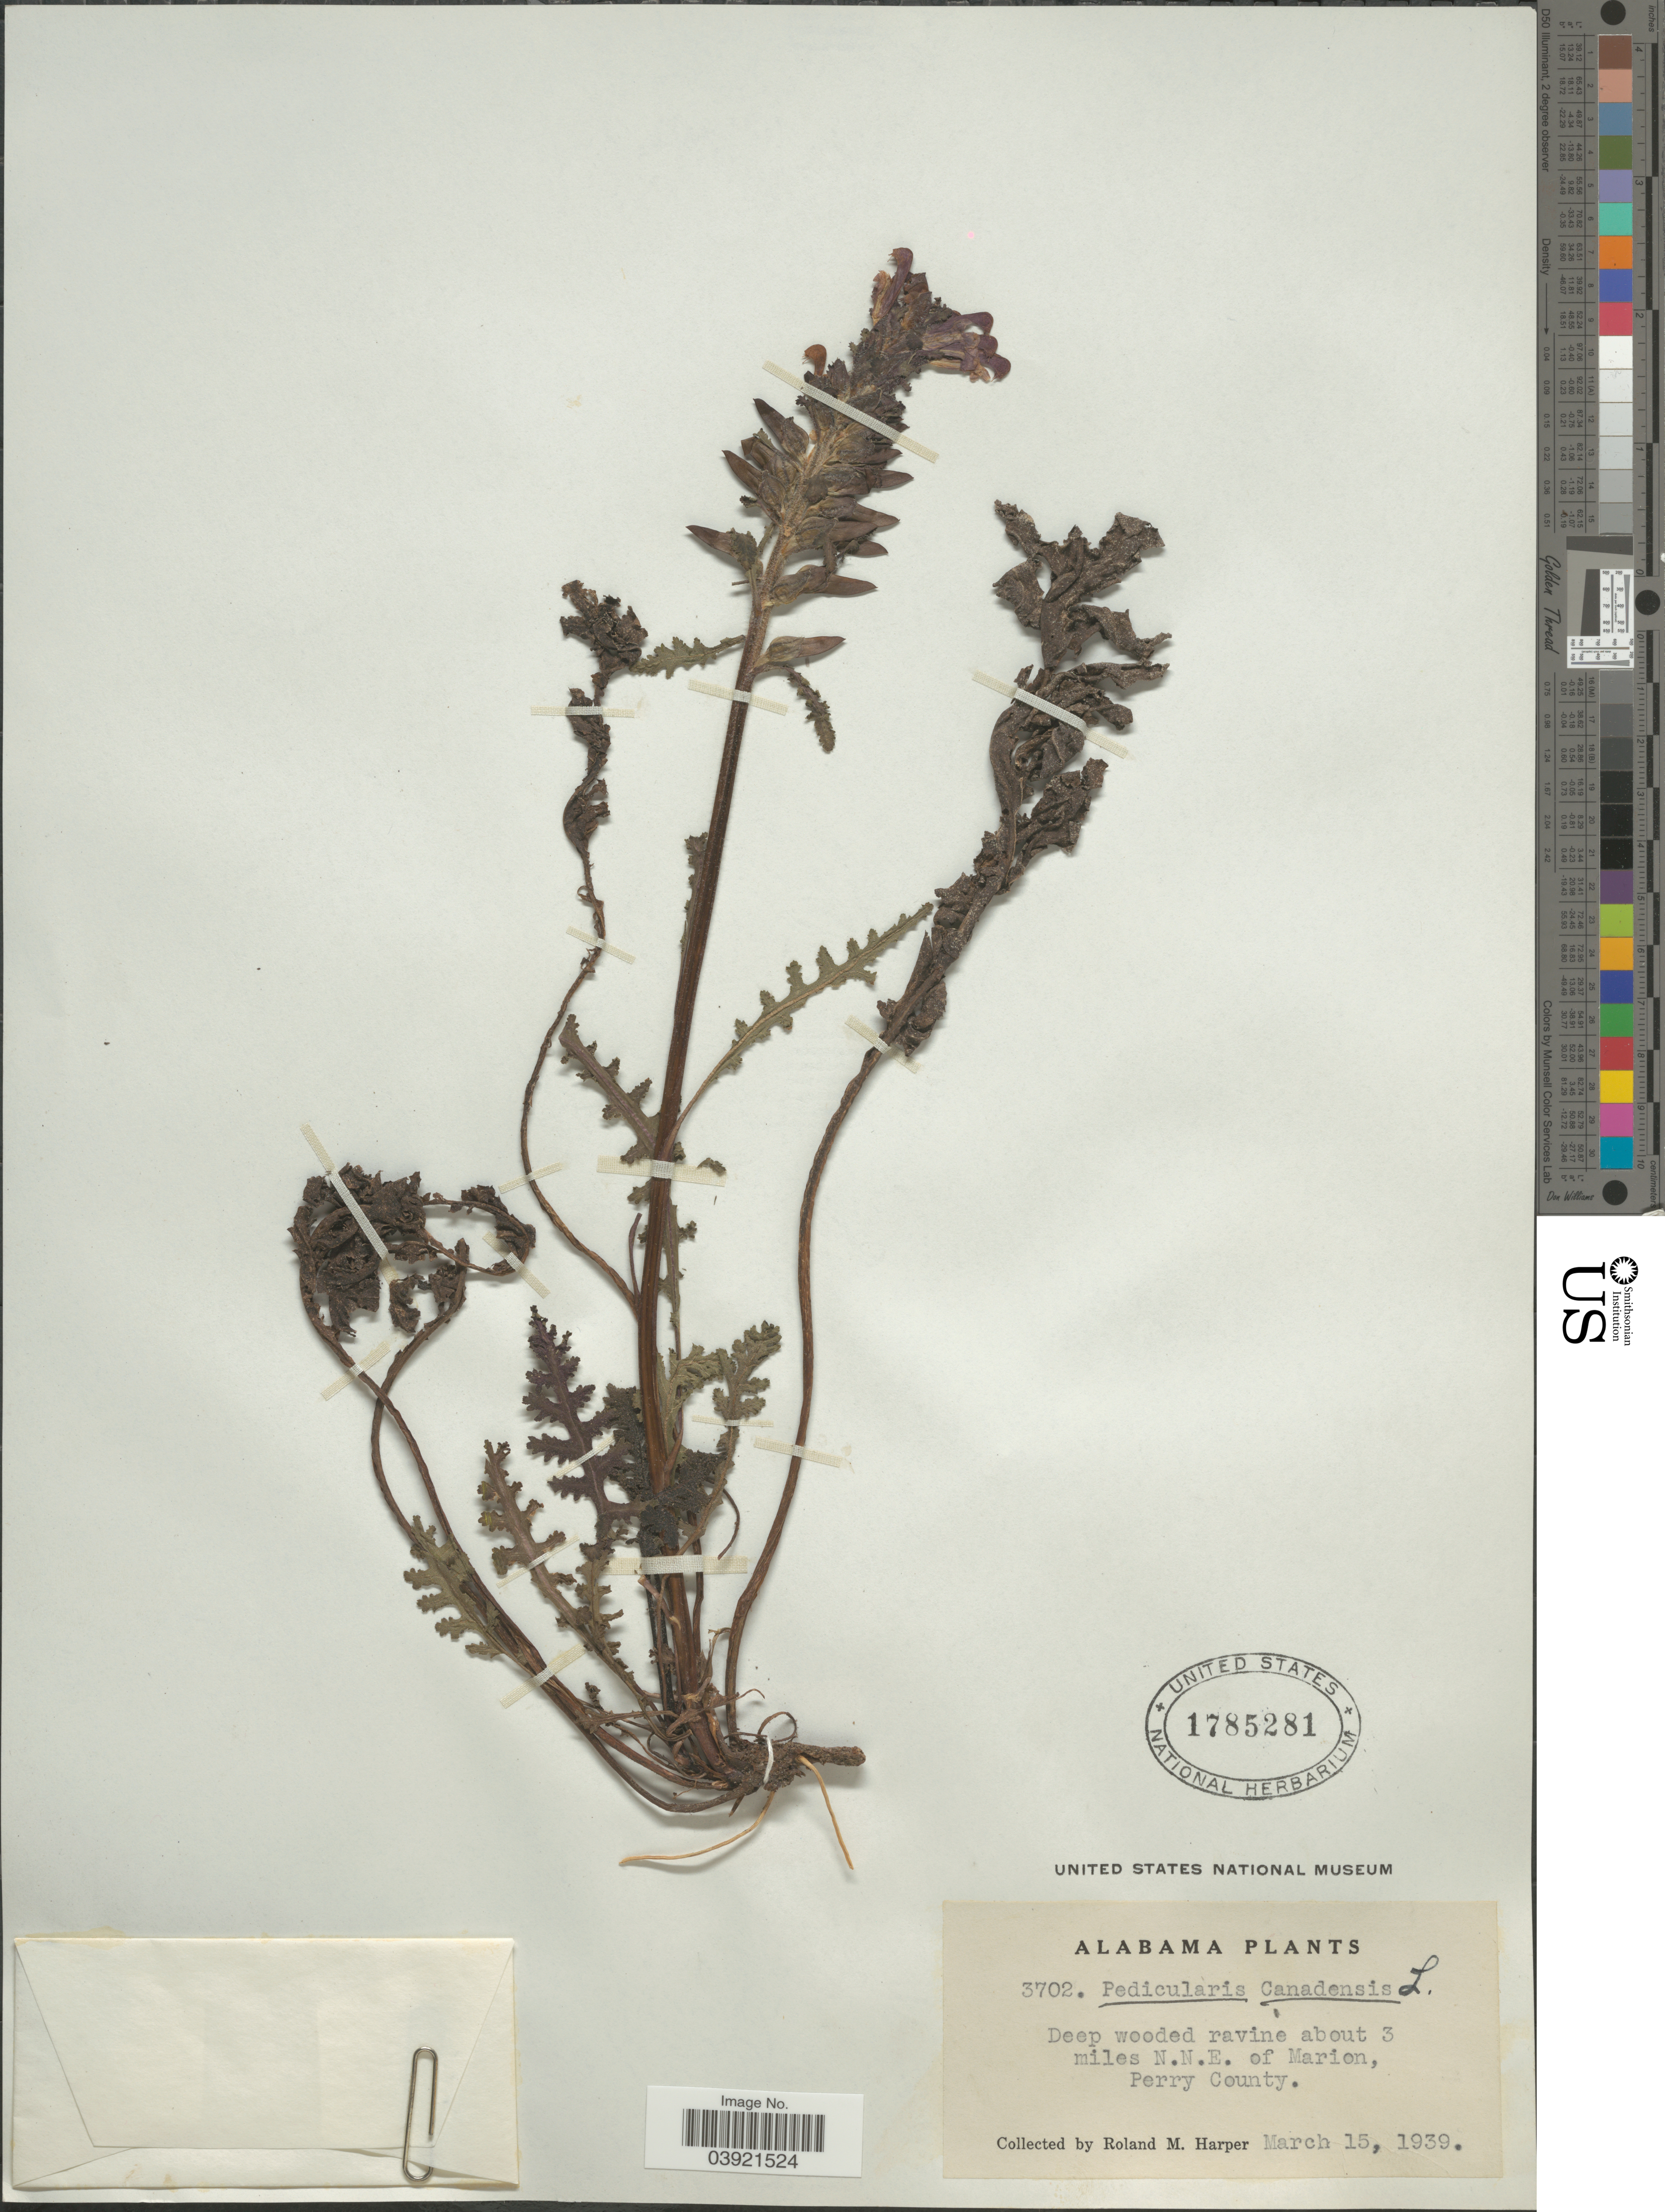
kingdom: Plantae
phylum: Tracheophyta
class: Magnoliopsida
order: Lamiales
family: Orobanchaceae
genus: Pedicularis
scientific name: Pedicularis canadensis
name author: L.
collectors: R. M. Harper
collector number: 3702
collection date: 1939-03-15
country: United States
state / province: Alabama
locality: About 3 miles N.N.E. of Marion, Perry County.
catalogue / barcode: US 1785281